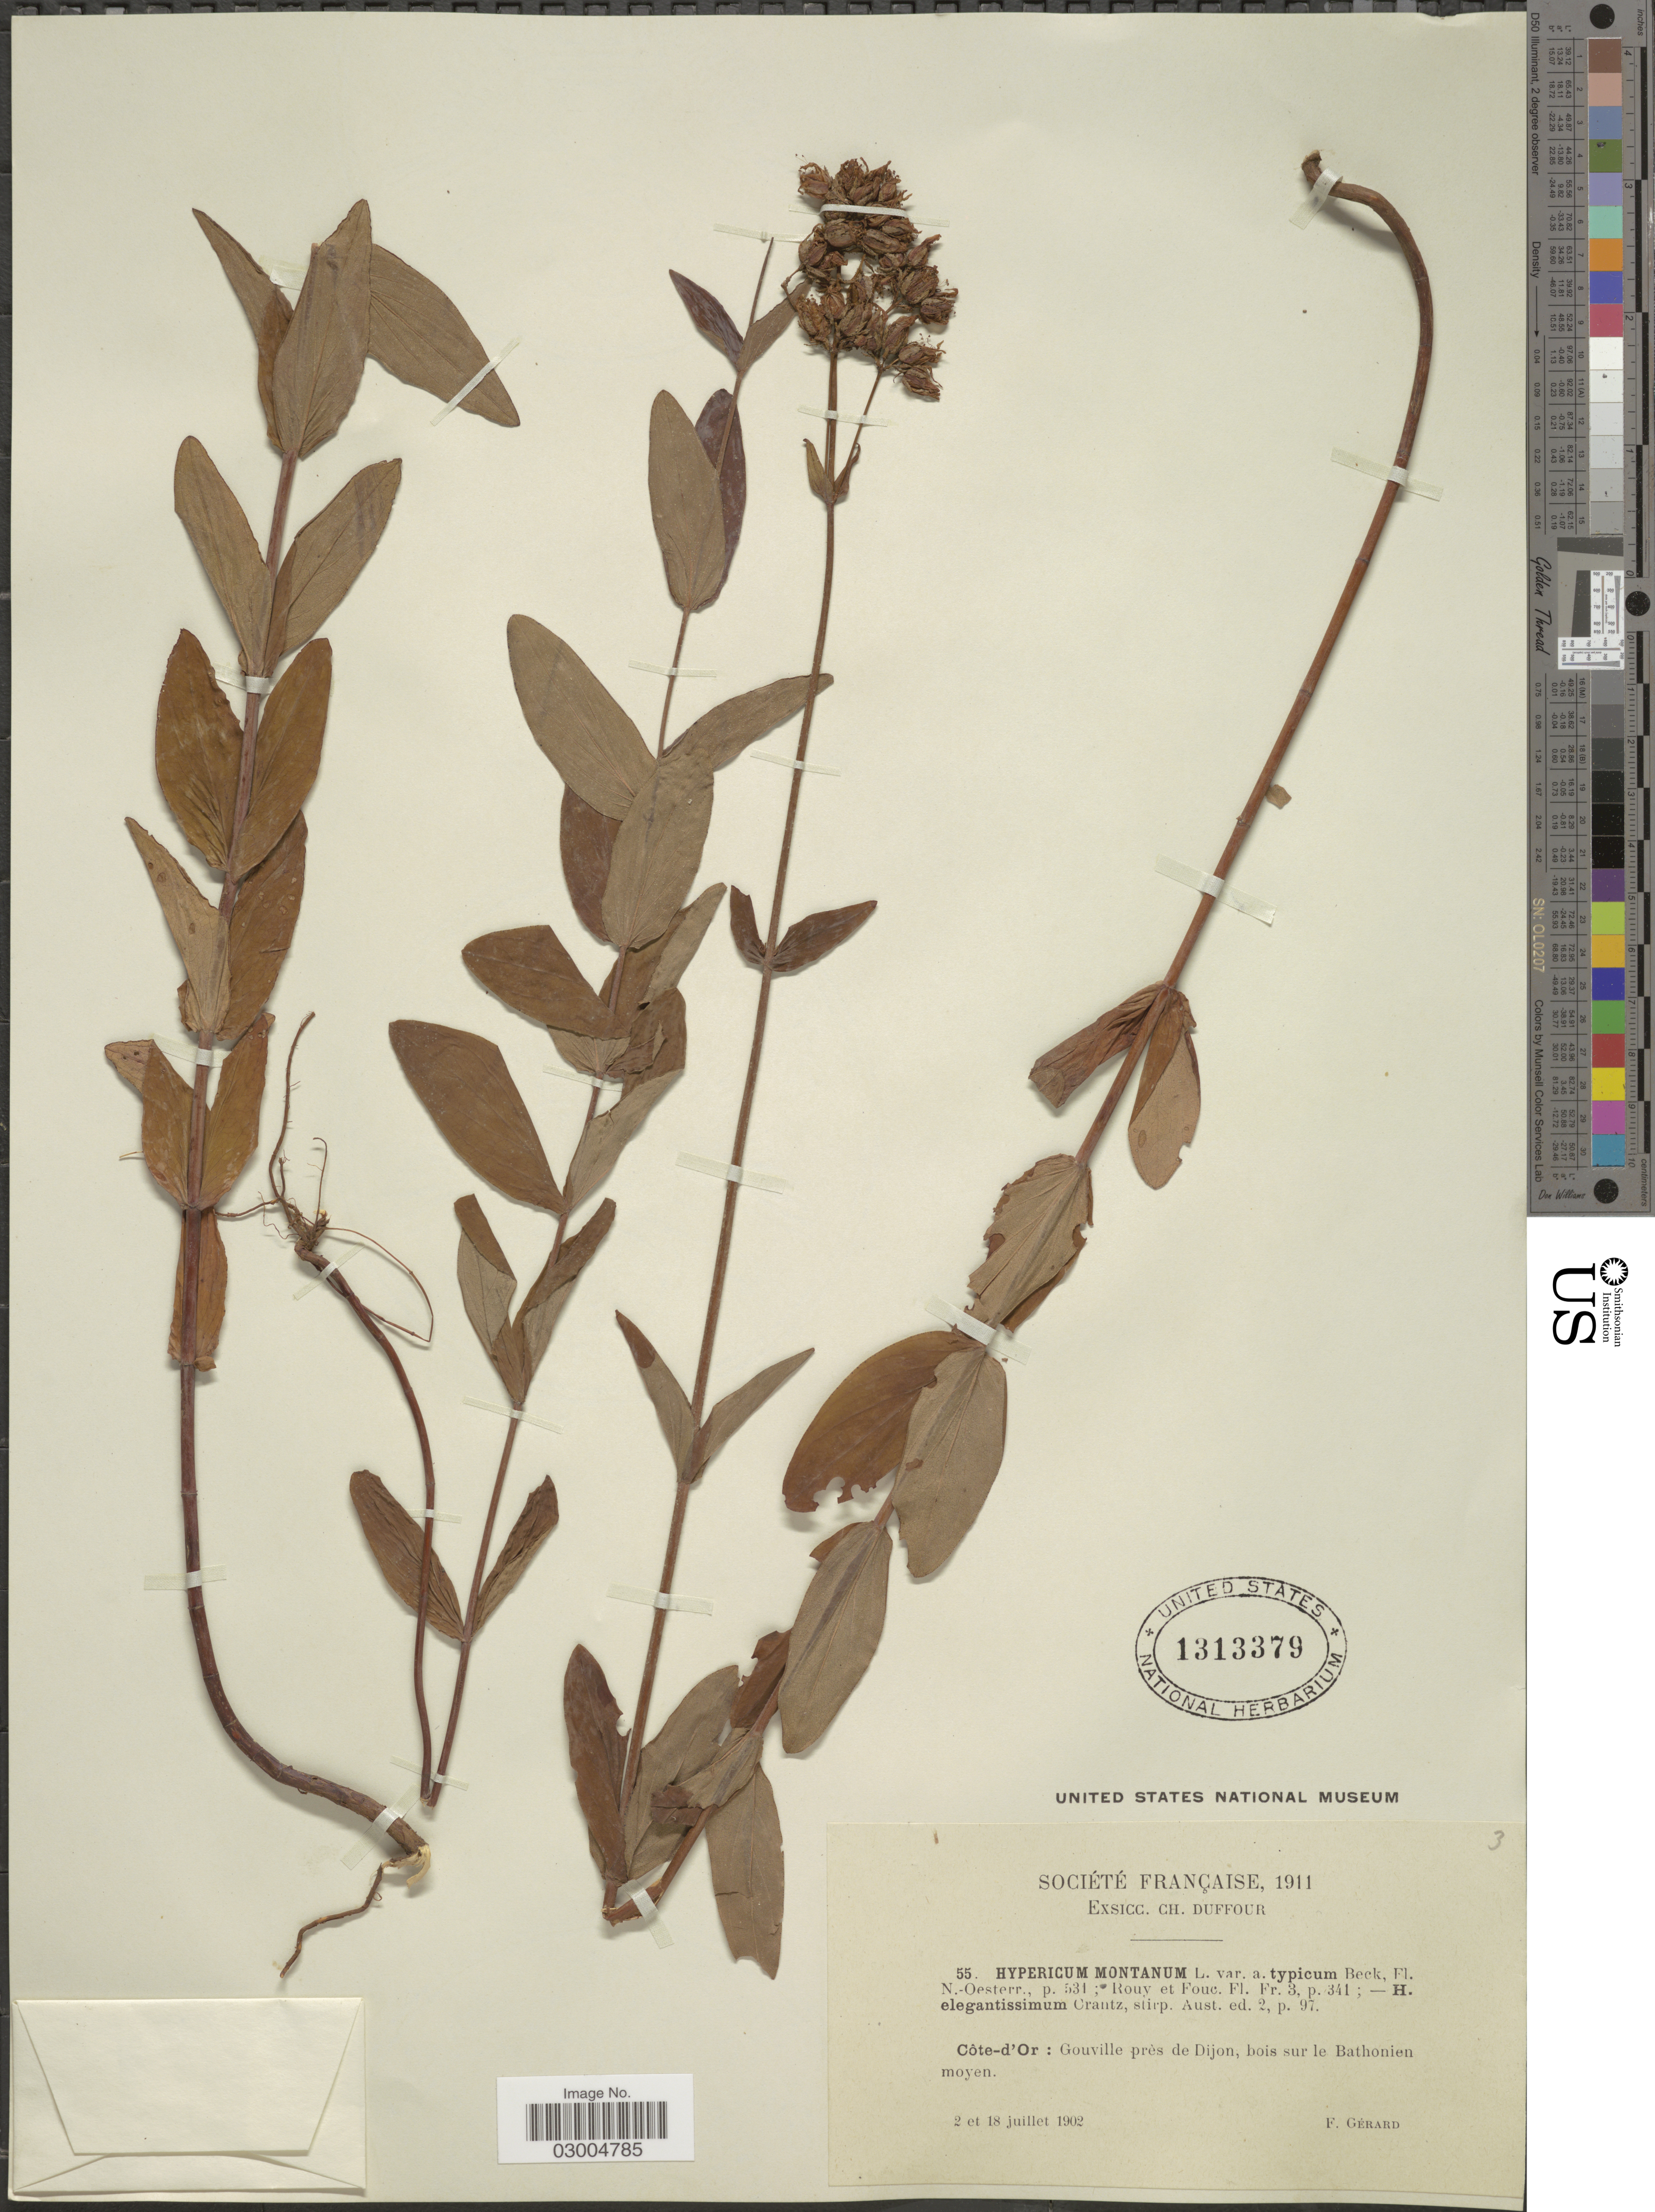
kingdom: Plantae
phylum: Tracheophyta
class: Magnoliopsida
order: Malpighiales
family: Hypericaceae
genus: Hypericum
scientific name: Hypericum montanum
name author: L.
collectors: F. Gérard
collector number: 55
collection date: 1902-07-02/1902-07-18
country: France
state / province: Bourgogne-Franche-Comté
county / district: Côte-d'Or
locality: Société Française. Côte-d'Or: Gouville près de Dijon, bois sur le Bathonien moyen.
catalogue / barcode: US 1313379